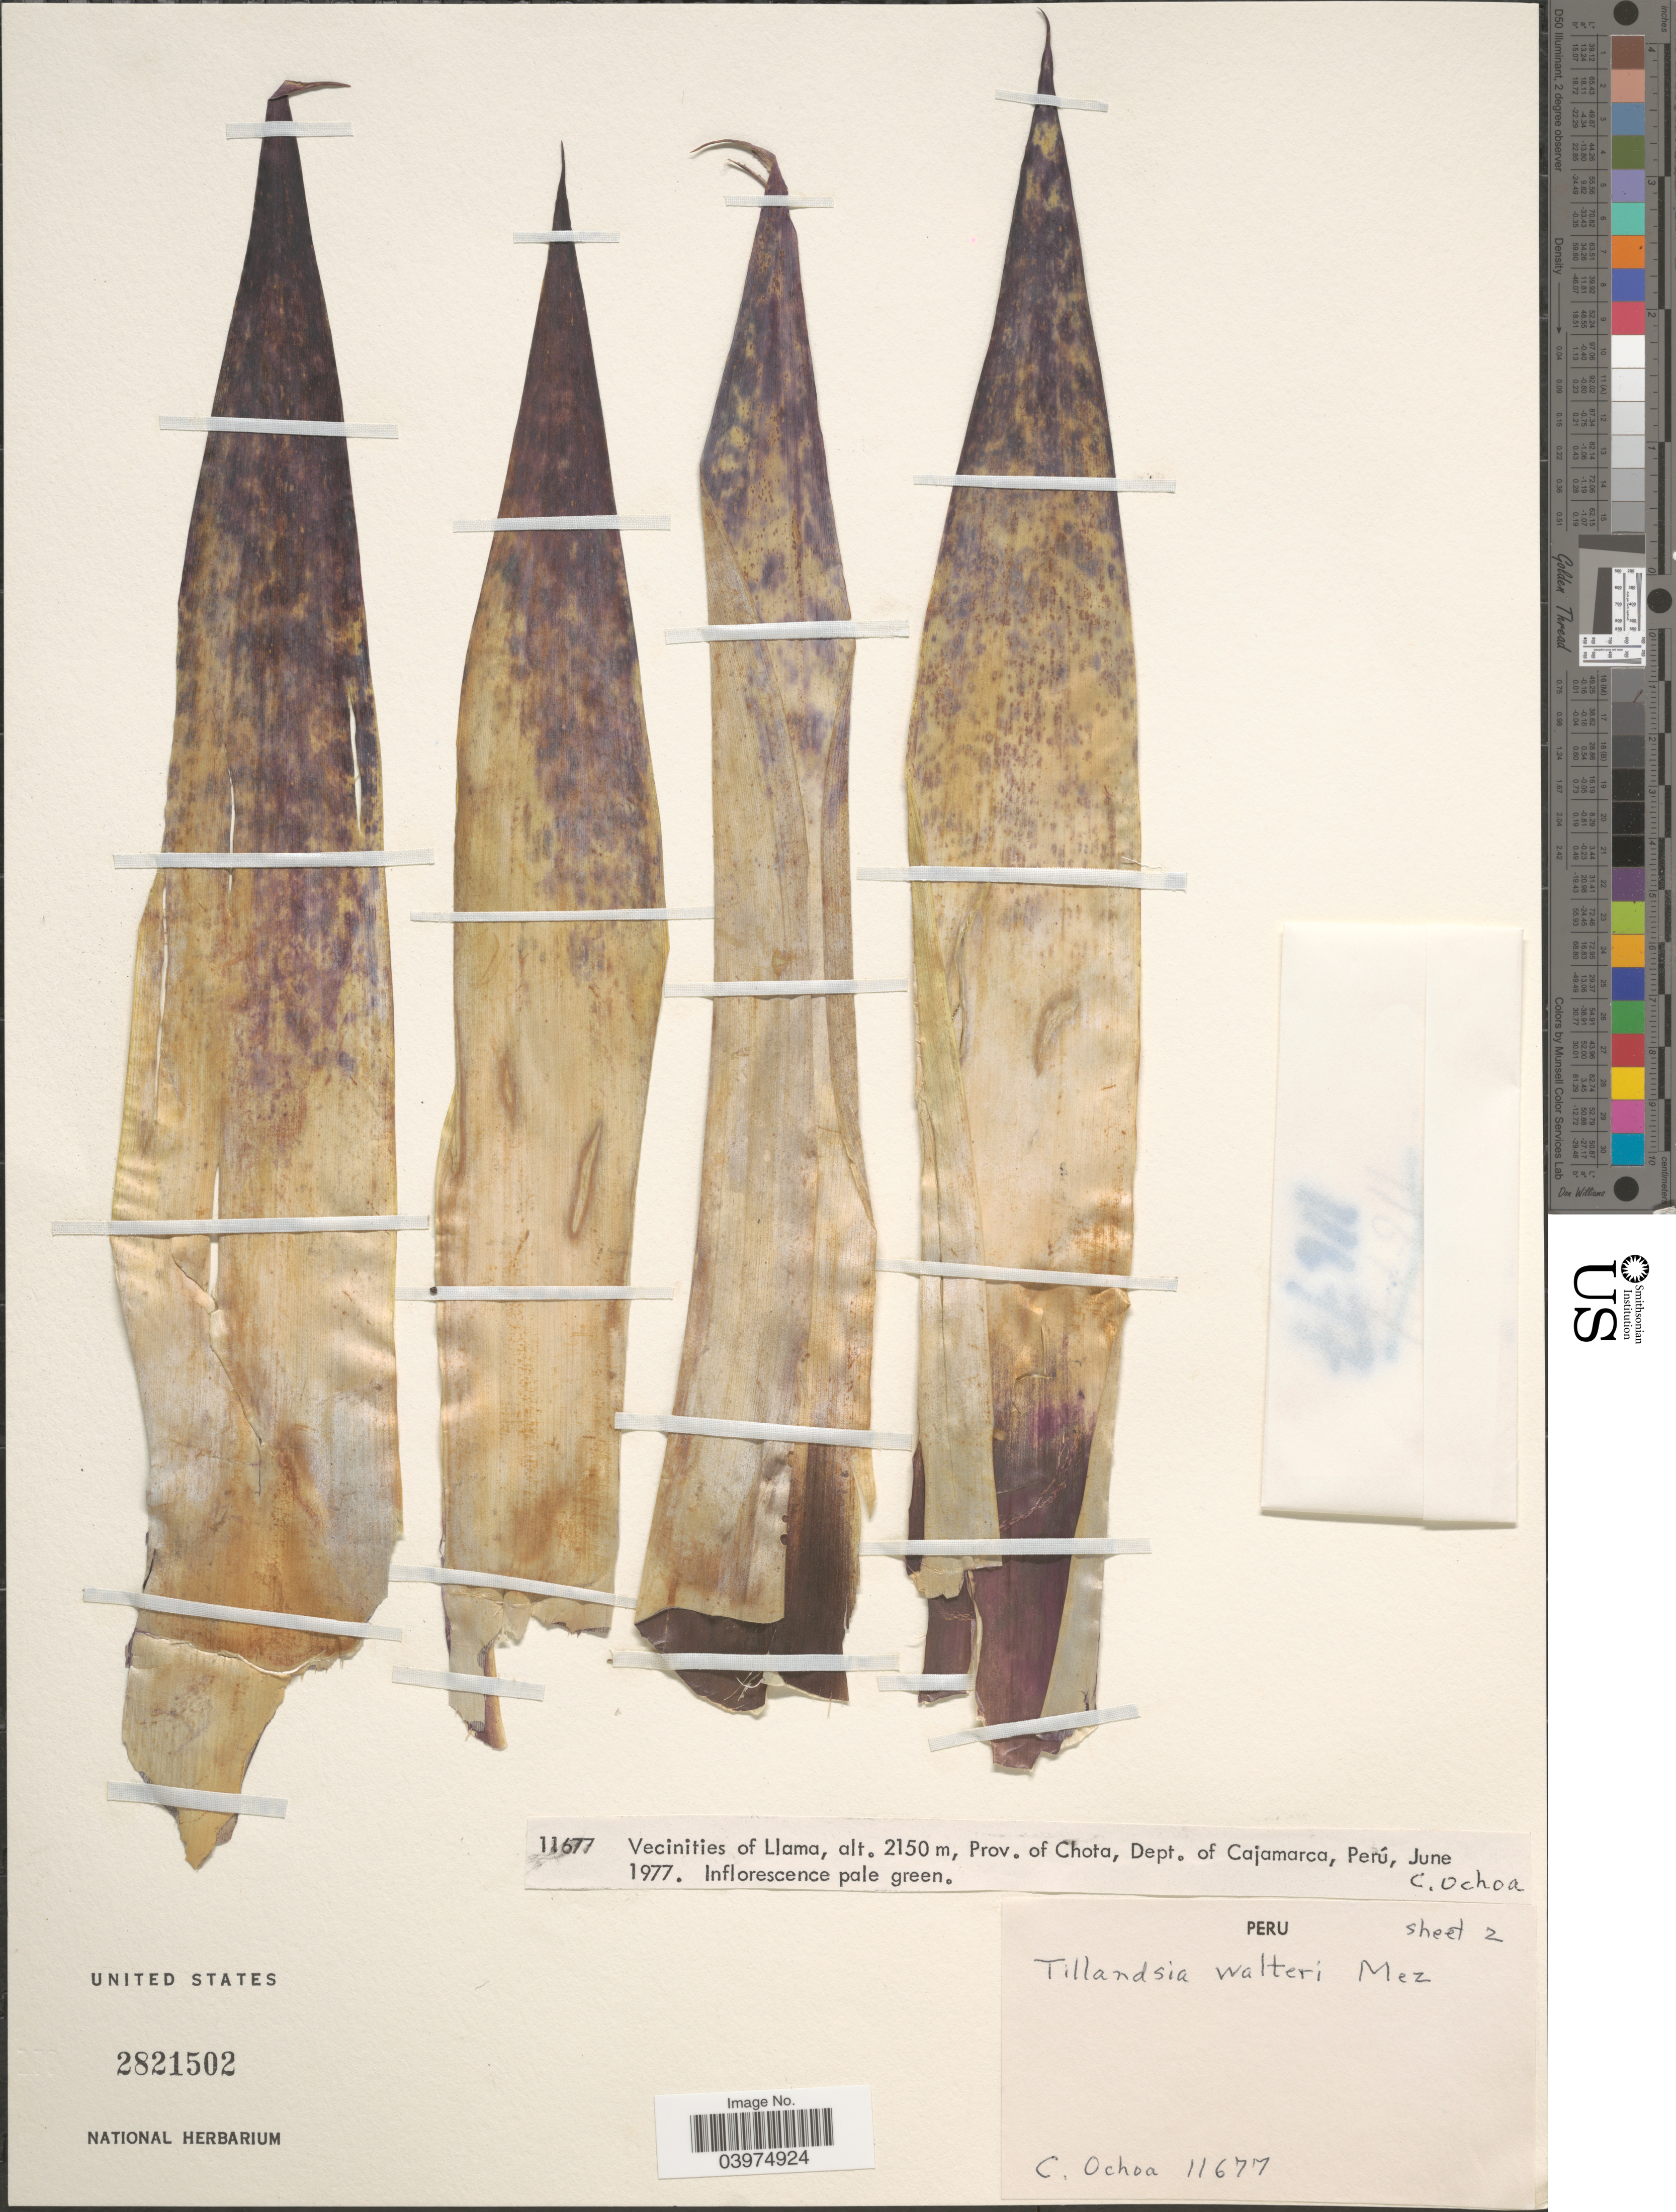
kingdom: Plantae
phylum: Tracheophyta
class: Liliopsida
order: Poales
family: Bromeliaceae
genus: Tillandsia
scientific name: Tillandsia walteri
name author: Mez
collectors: C. Ochoa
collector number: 11677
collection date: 1977-06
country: Peru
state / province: Cajamarca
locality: Vecinities of Llama, Prov. of Chota, Dept. of Cajamarca.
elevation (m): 2150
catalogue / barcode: US 2821502